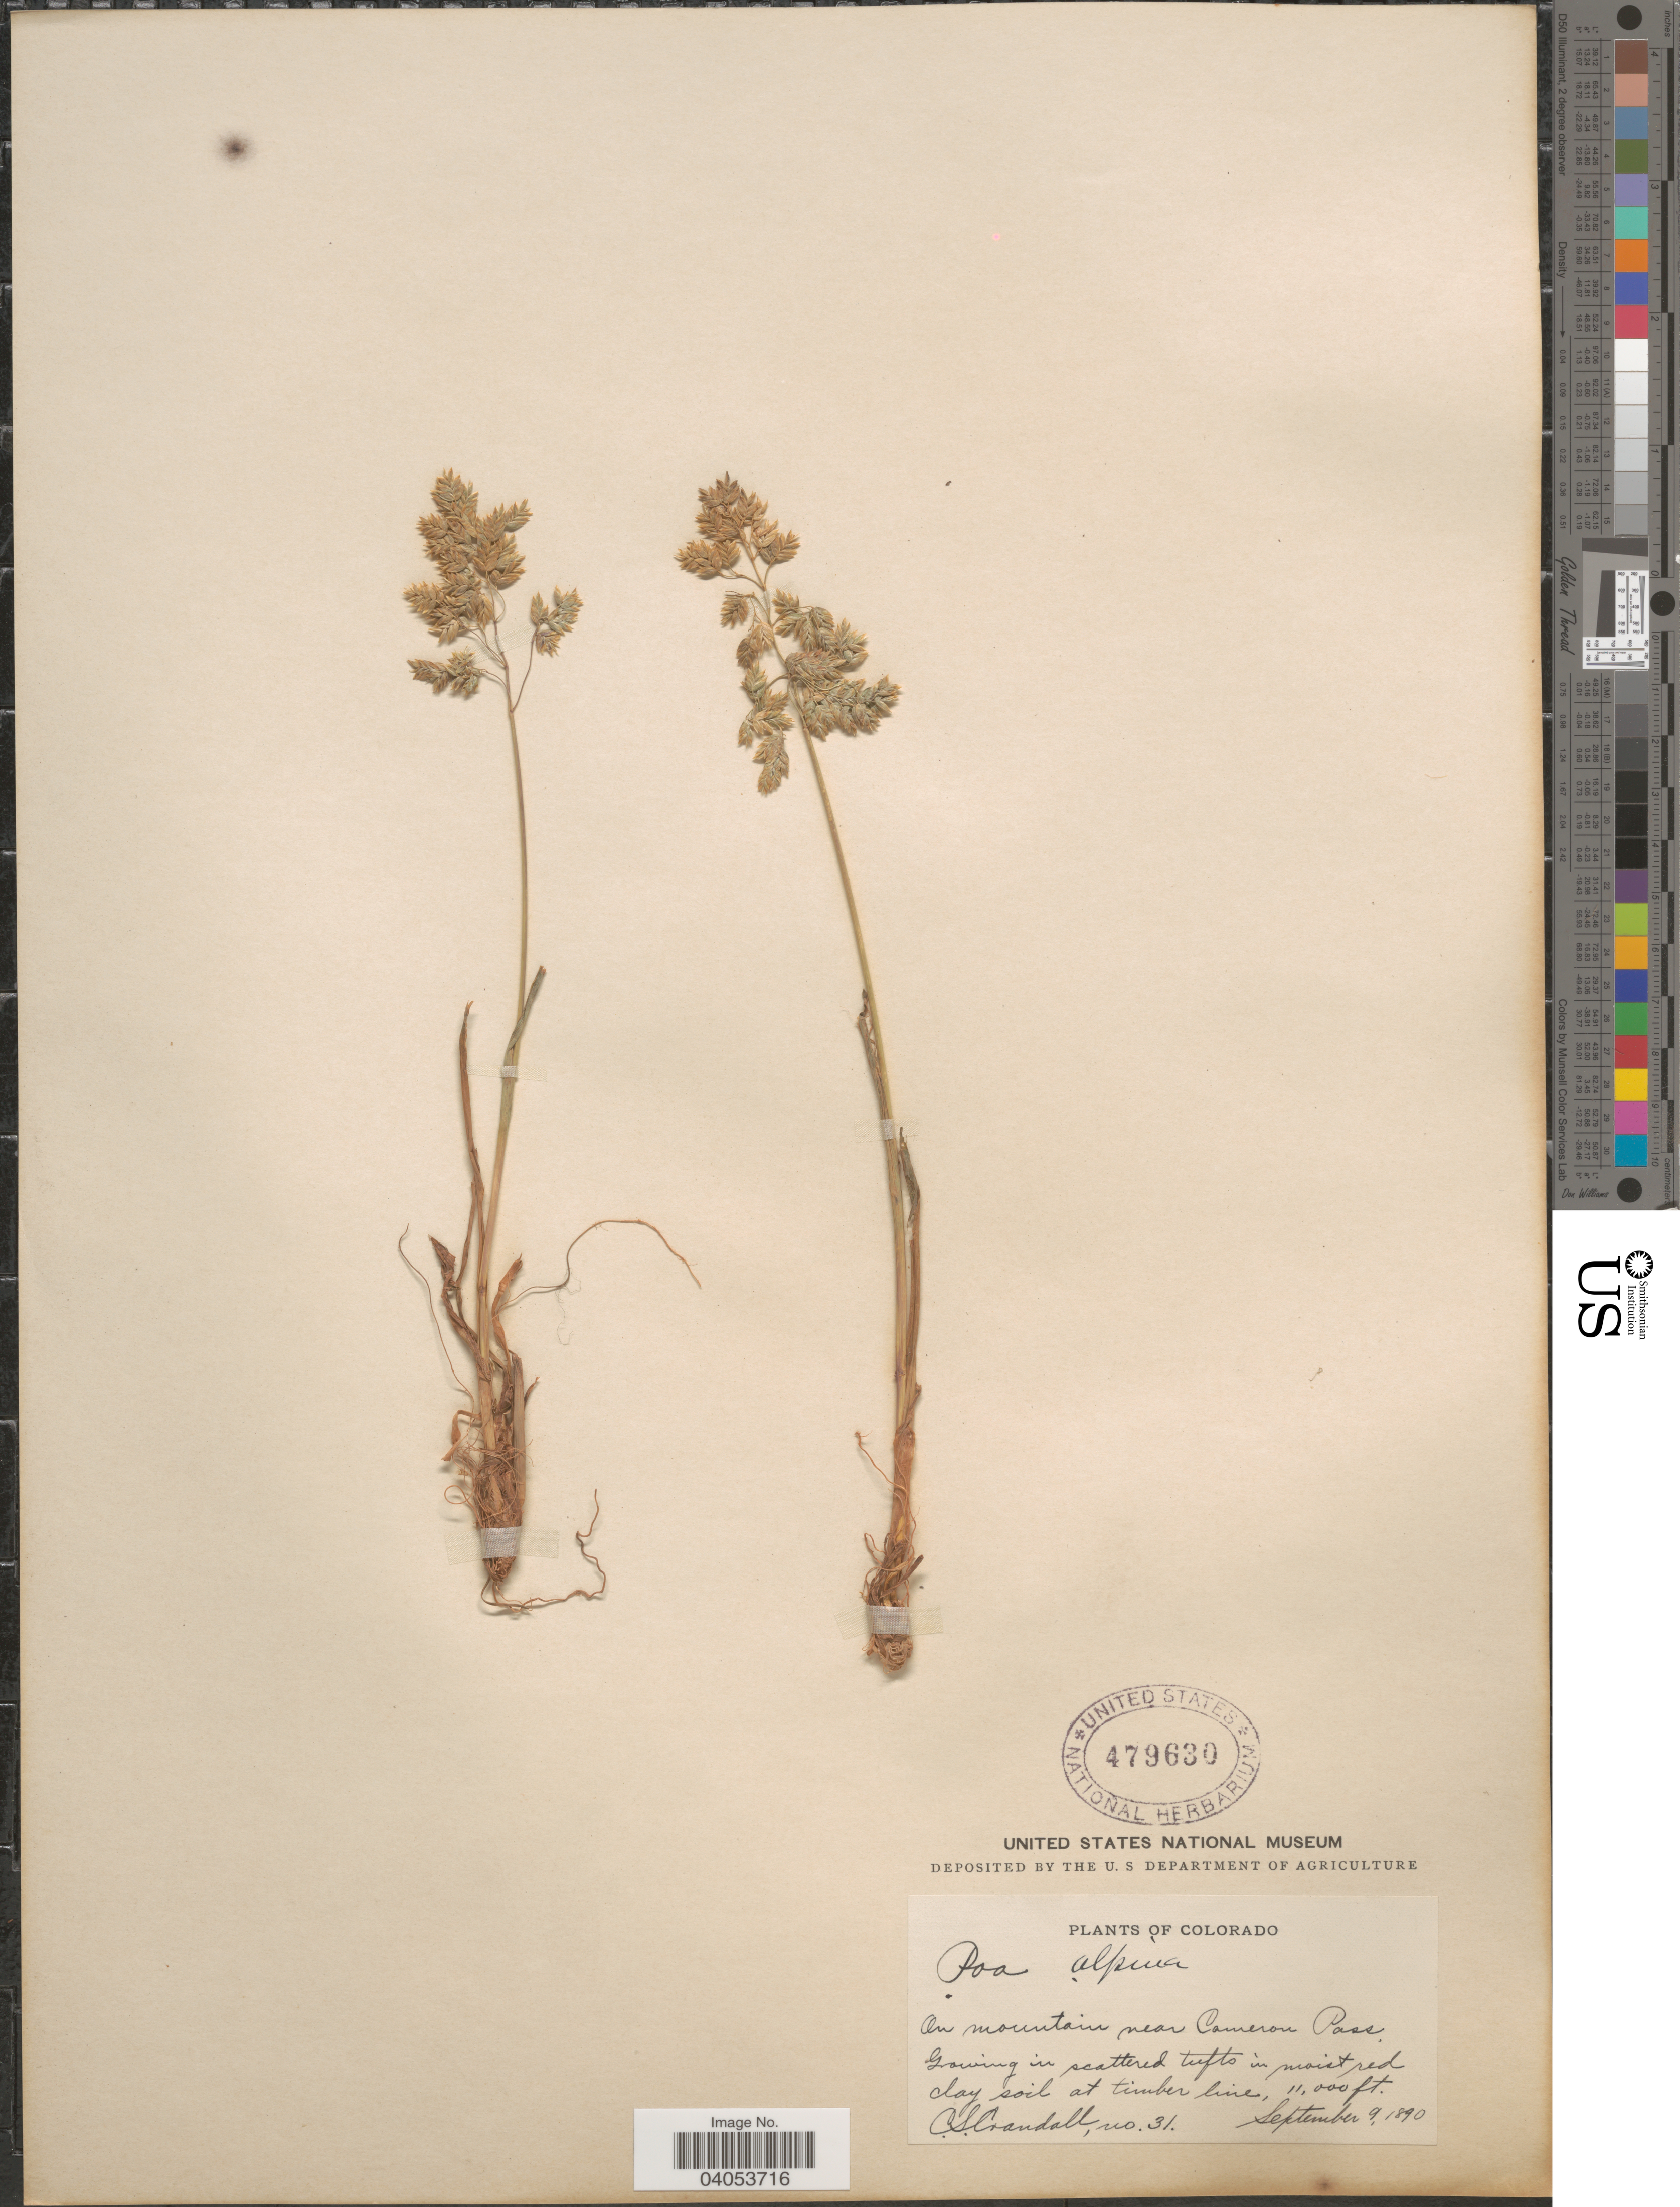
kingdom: Plantae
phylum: Tracheophyta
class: Liliopsida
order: Poales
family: Poaceae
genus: Poa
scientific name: Poa alpina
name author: L.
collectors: C. Crandall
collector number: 31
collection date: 1890-09-09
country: United States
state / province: Colorado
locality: On mountain near Cameron Pass.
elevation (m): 3353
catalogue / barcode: US 479630